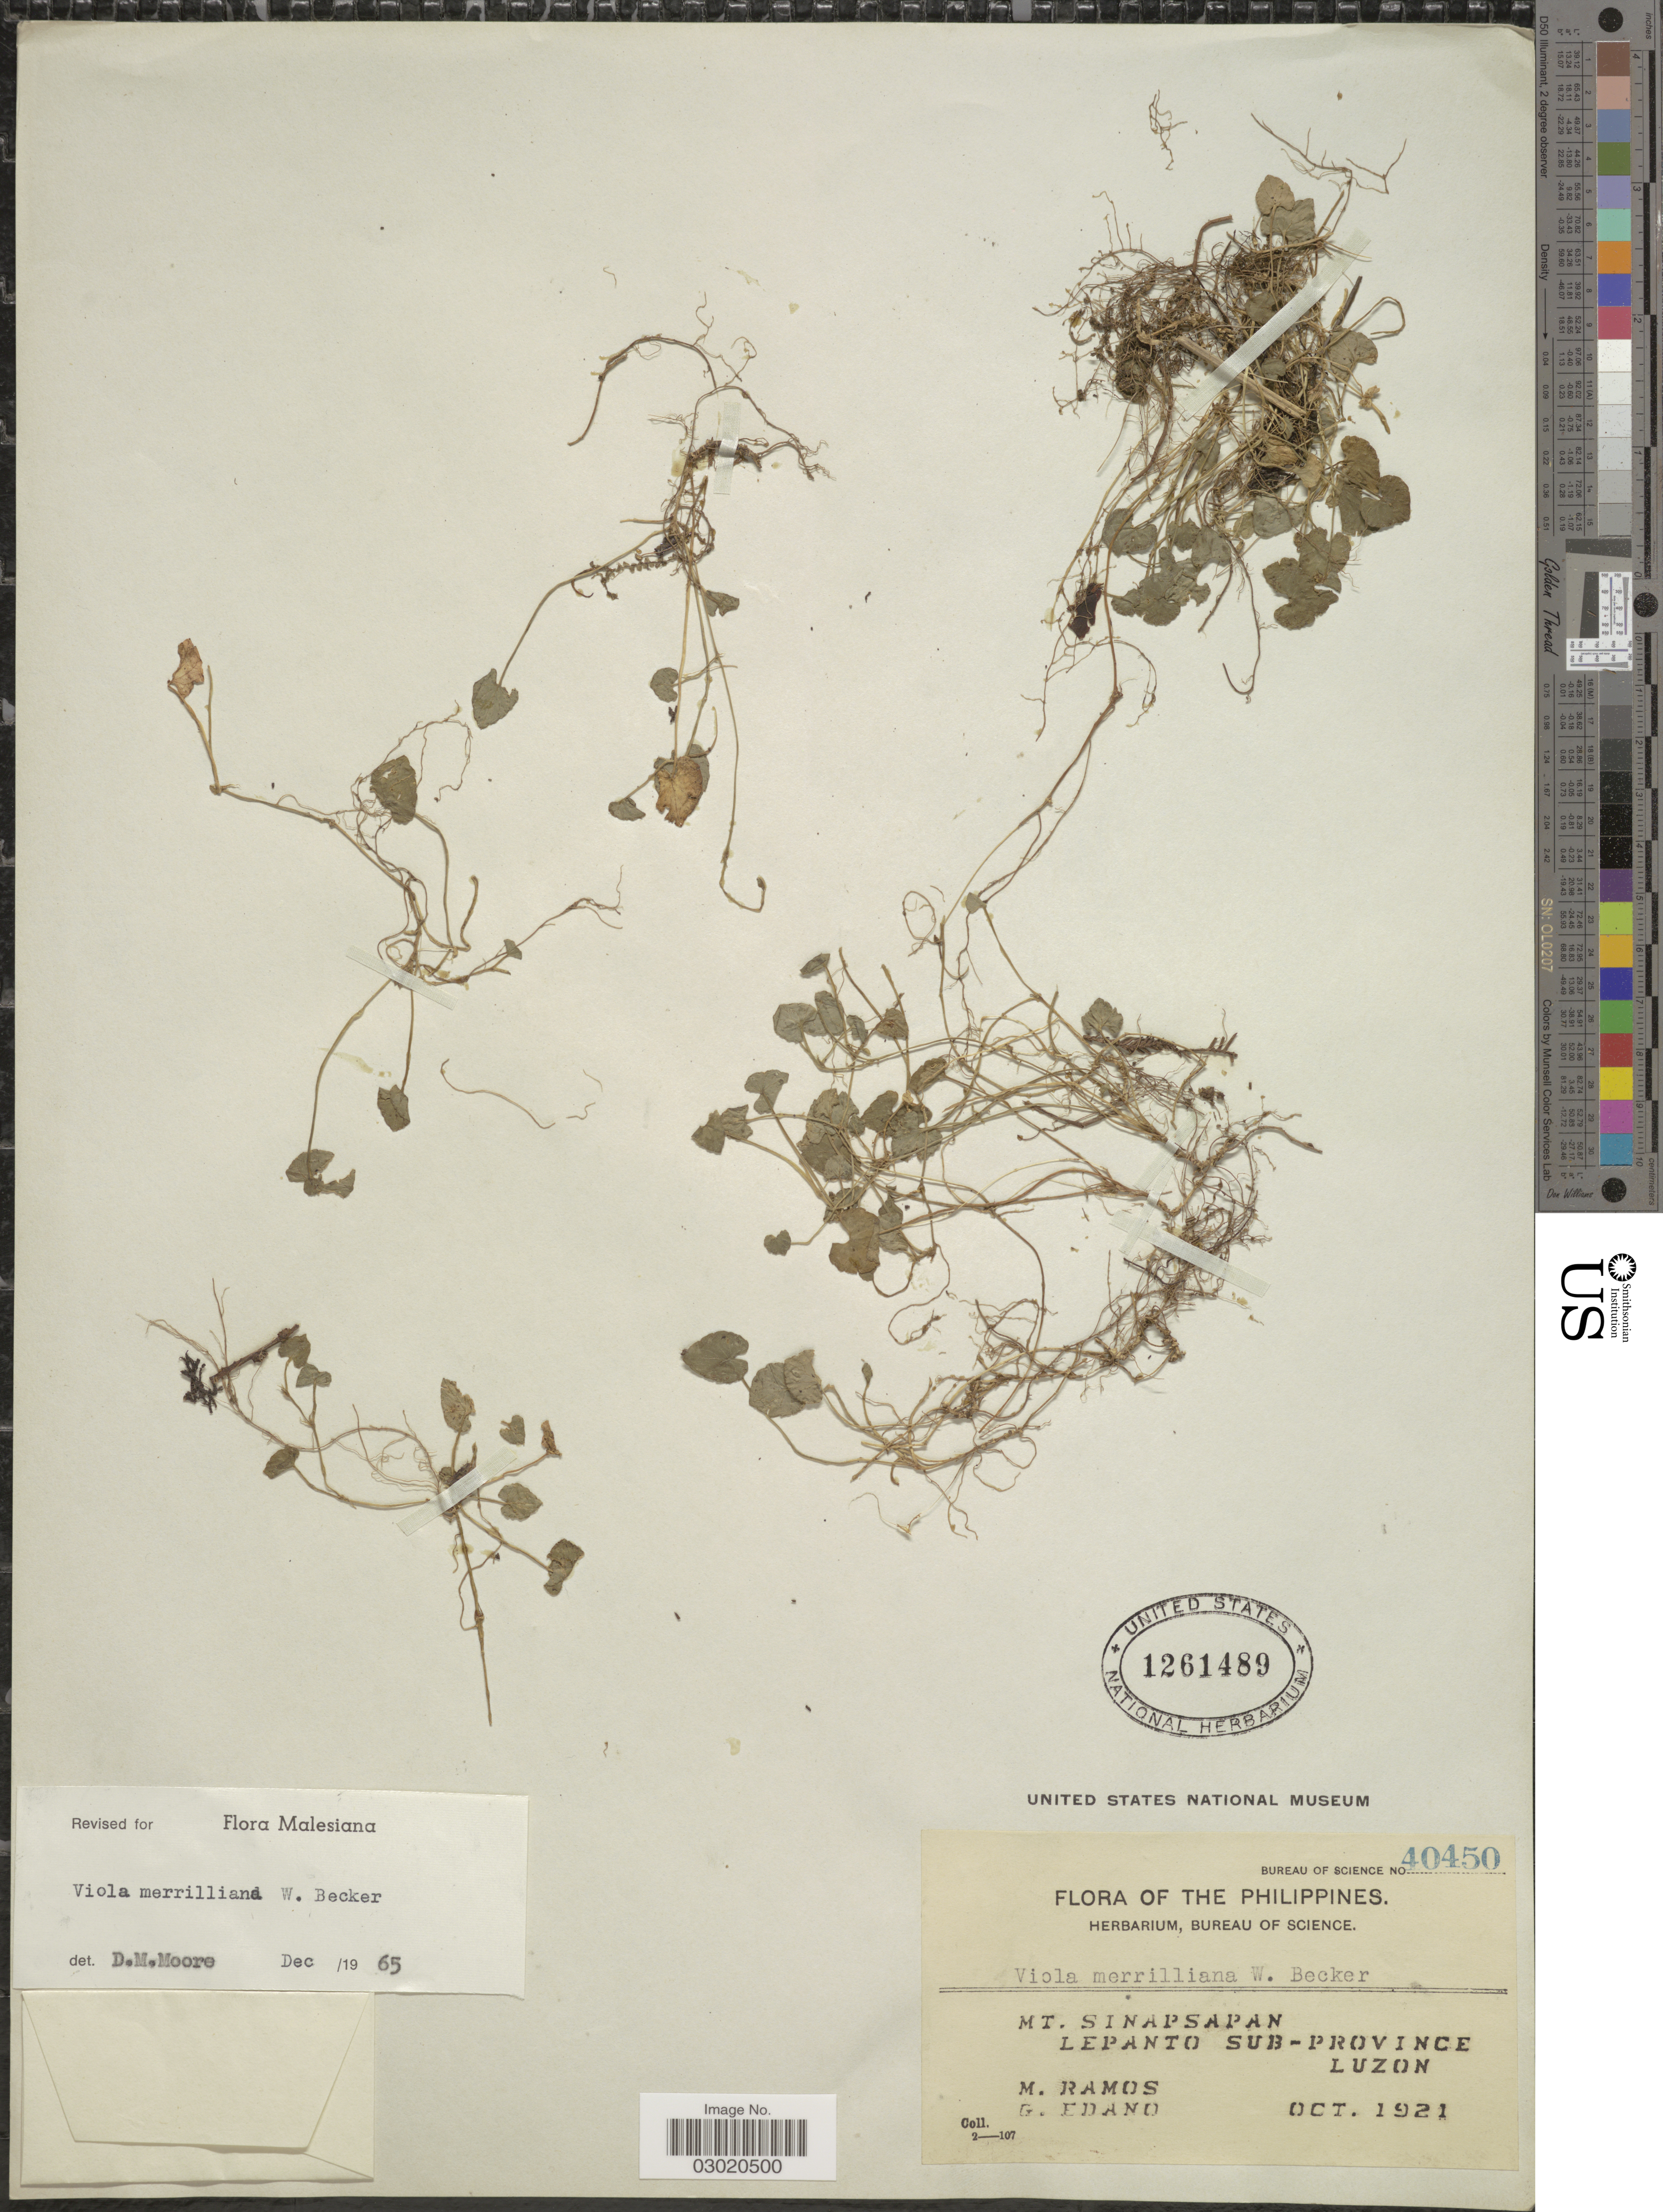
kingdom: Plantae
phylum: Tracheophyta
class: Magnoliopsida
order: Malpighiales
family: Violaceae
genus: Viola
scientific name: Viola merrilliana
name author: W. Becker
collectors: M. Ramos & G. Edaño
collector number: Bureau of Science 40450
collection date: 1921-10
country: Philippines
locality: Mt. Sinapsapan, Lepanto Sub-Province, Luzon.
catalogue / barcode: US 1261489